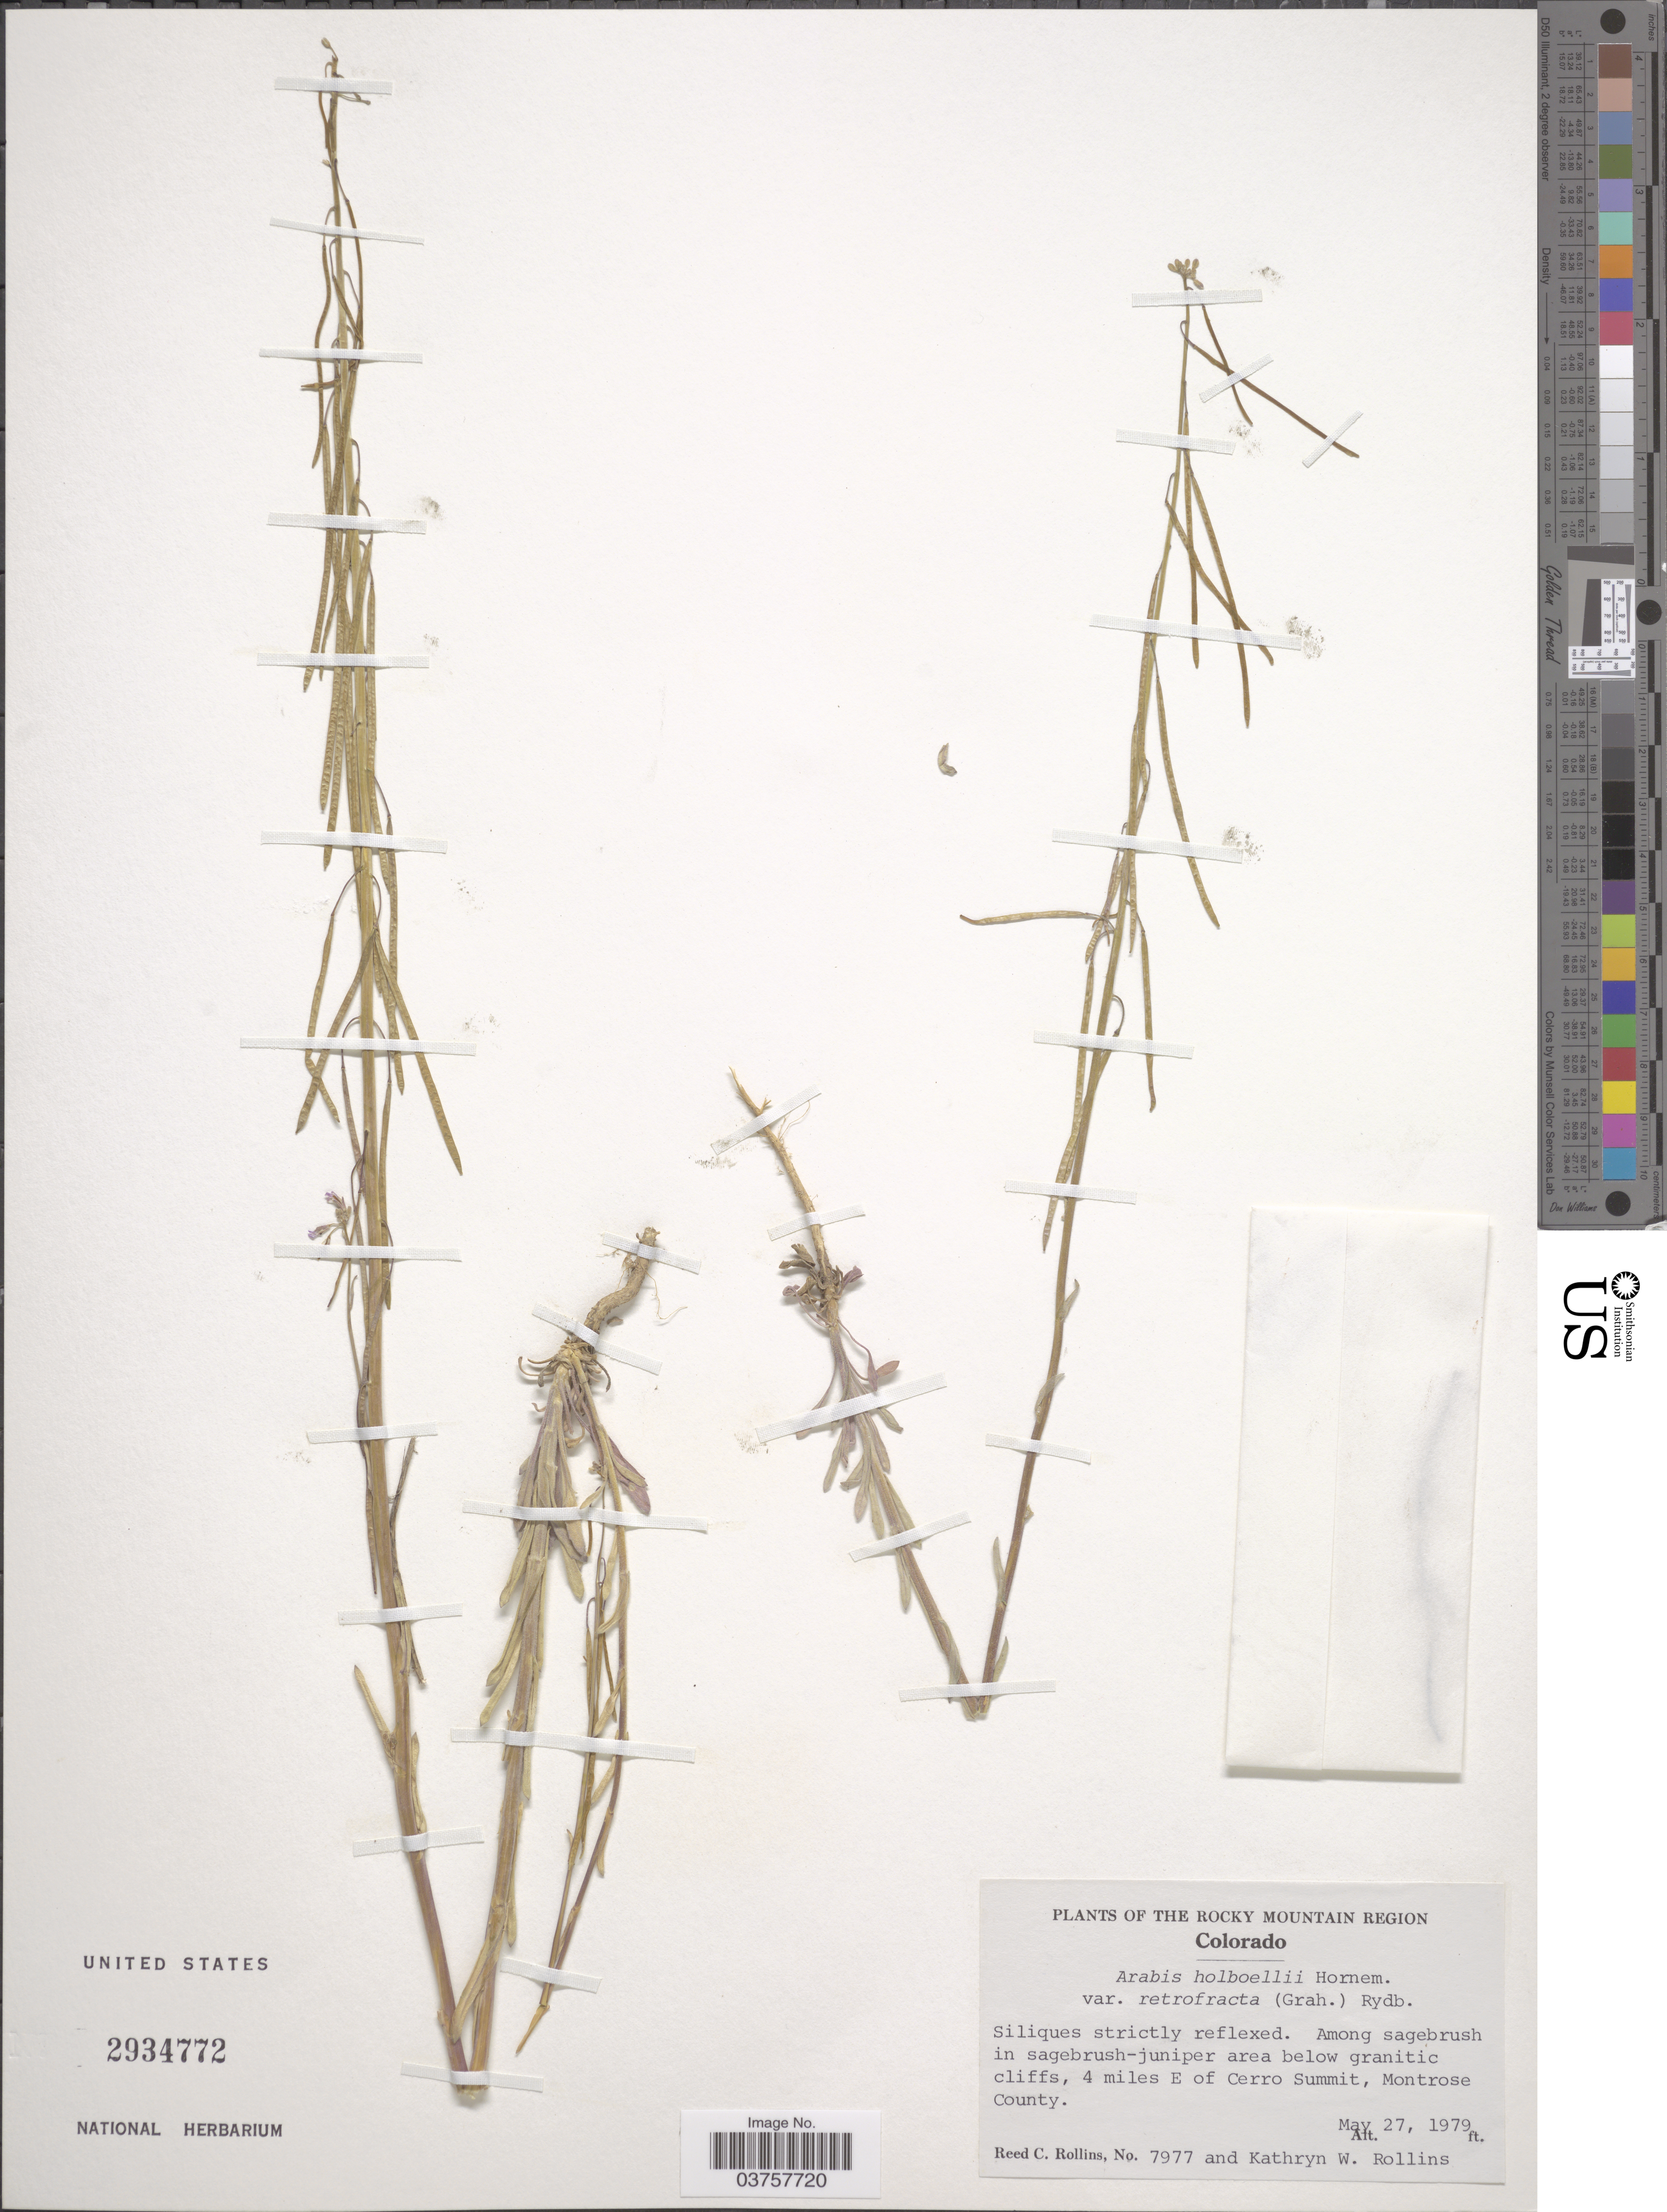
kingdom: Plantae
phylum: Tracheophyta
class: Magnoliopsida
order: Brassicales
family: Brassicaceae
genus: Arabis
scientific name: Arabis holboellii var. retrofracta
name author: Rydb.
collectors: R. C. Rollins & K. W. Rollins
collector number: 7977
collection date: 1979-05-27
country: United States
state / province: Colorado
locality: The Rocky Mountain Region. 4 miles E of Cerro Summit, Montrose County.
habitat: among sagebrush in sagebrush juniper area below granitic cliffs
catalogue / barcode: US 2934772